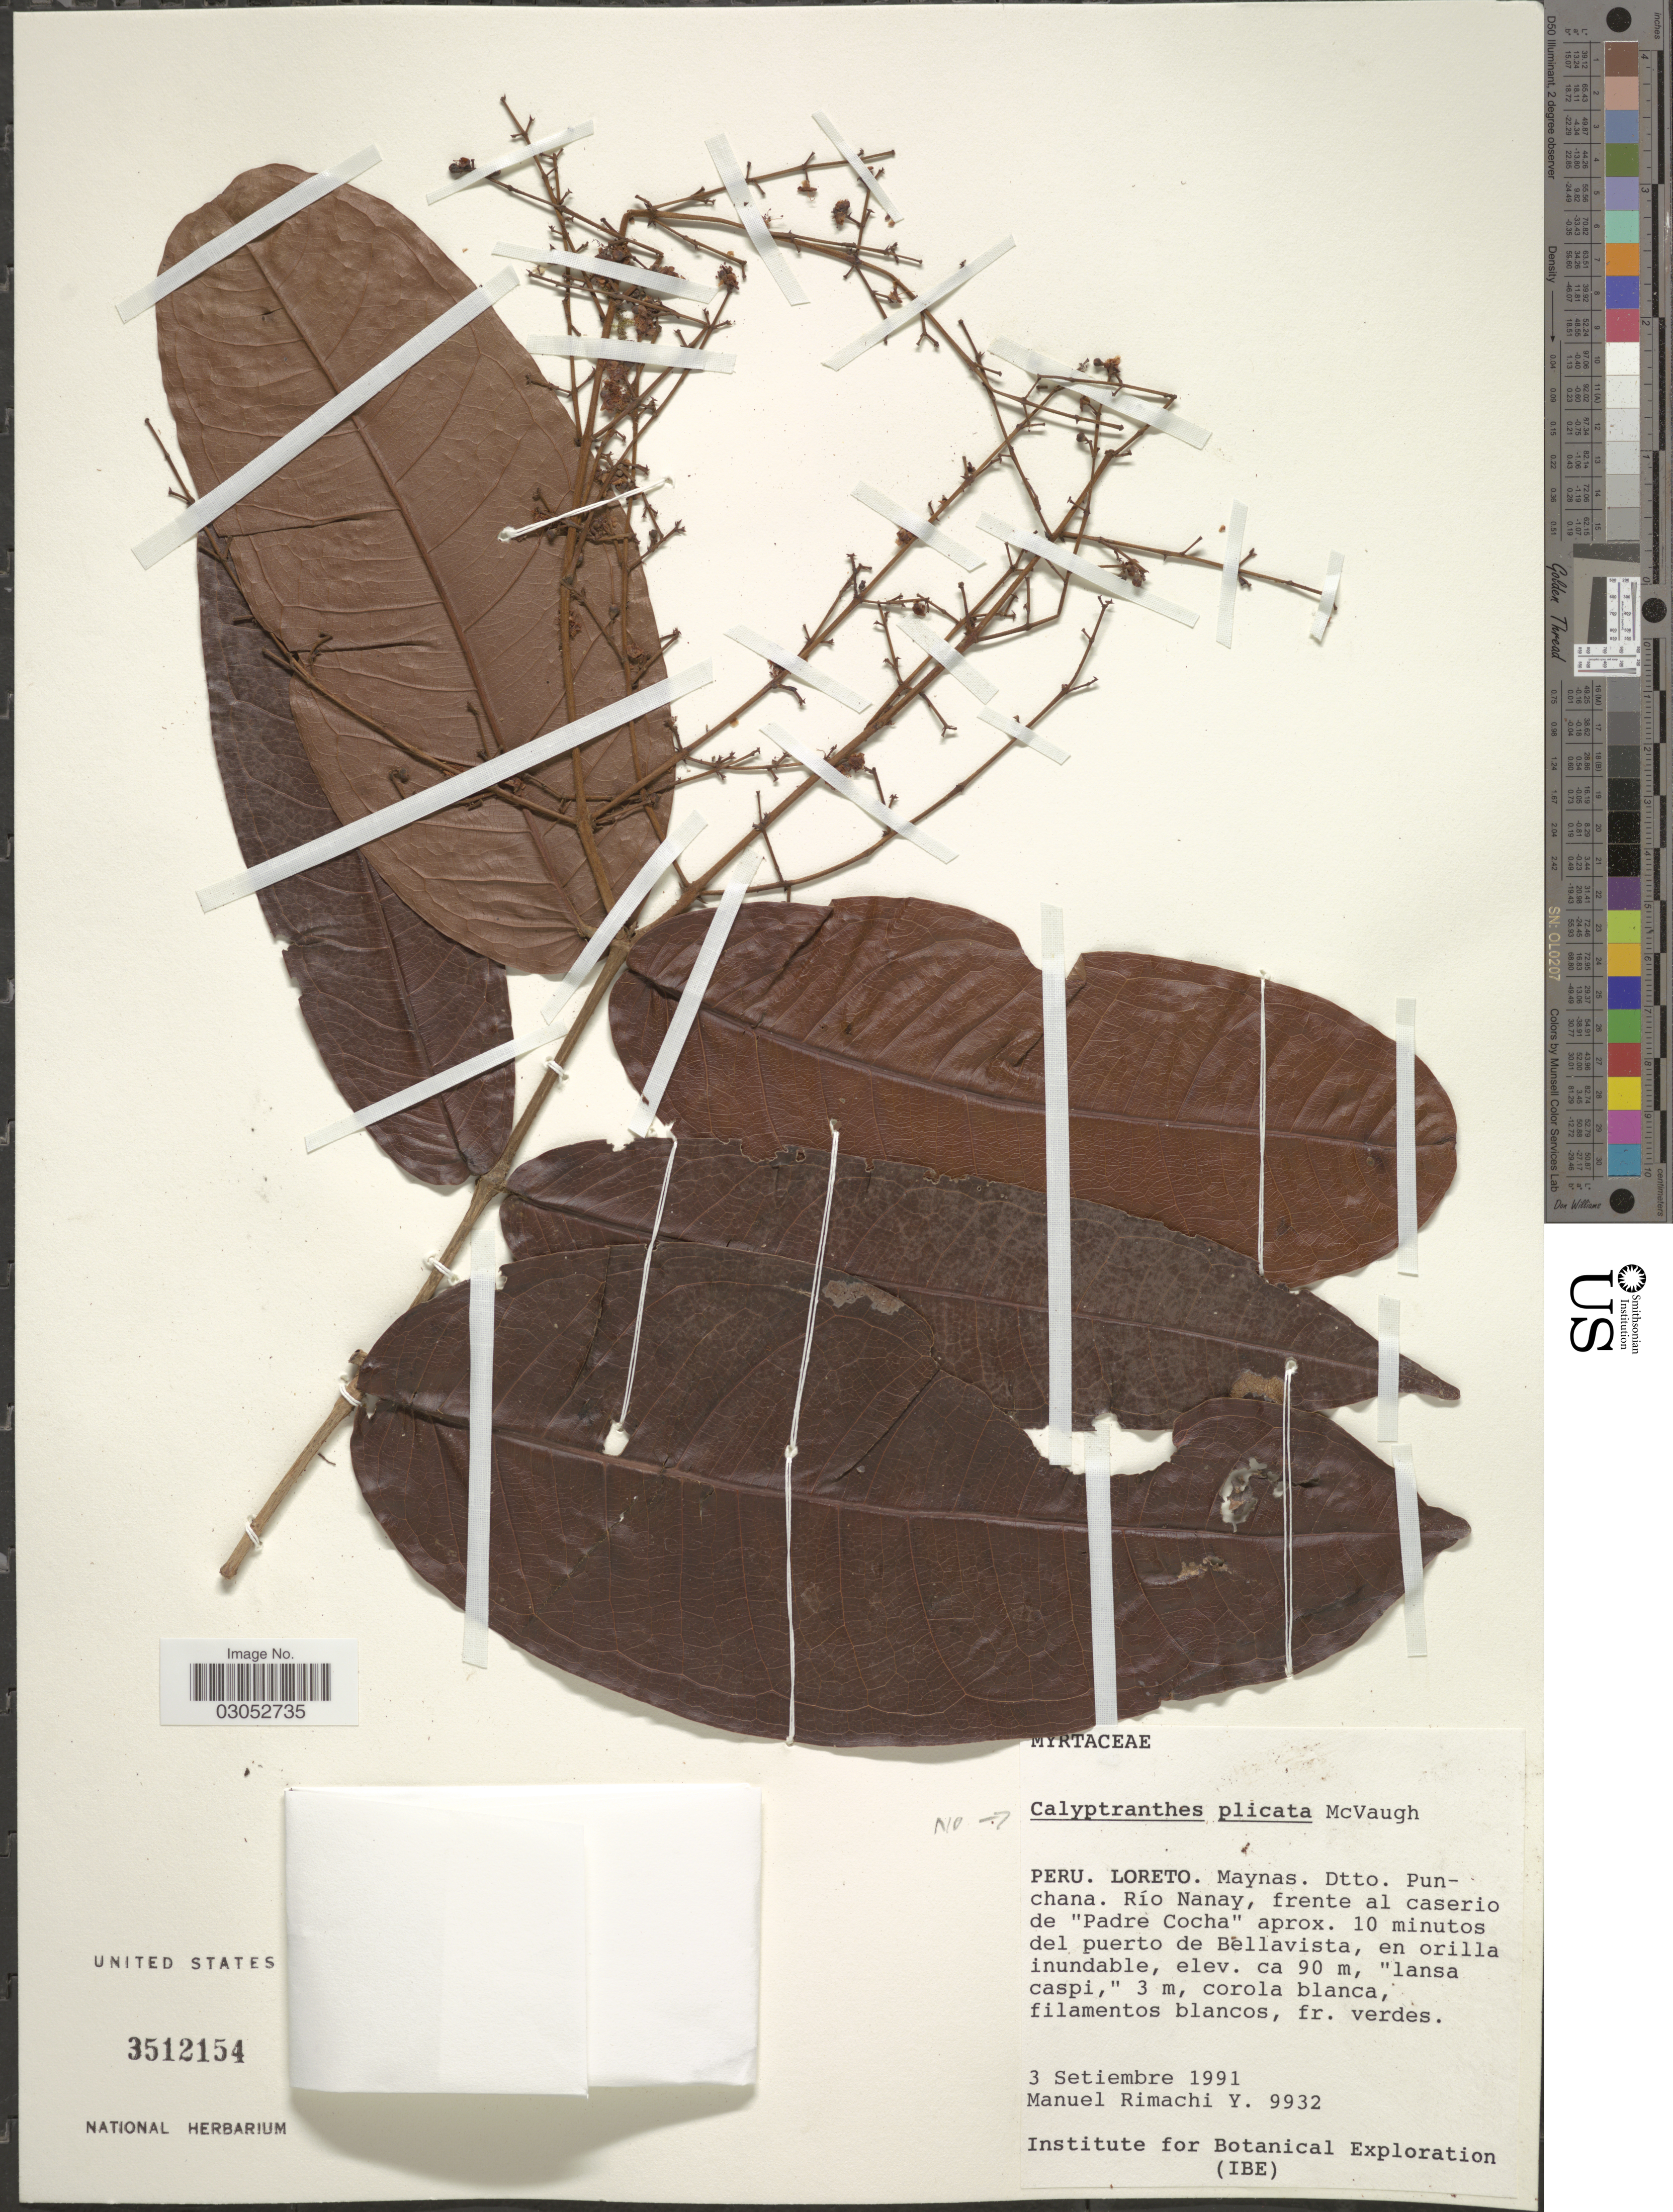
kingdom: Plantae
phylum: Tracheophyta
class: Magnoliopsida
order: Myrtales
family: Myrtaceae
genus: Myrcia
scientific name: Myrcia sp.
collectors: M. Rimachi Y.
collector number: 9932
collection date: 1991-09-03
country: Peru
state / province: Loreto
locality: Maynas. Dtto. Punchana. Río Nanay, frente al caserio de "Padre Cocha" aprox. 10 minutos del puerto de Bellavista.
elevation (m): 90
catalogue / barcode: US 3512154